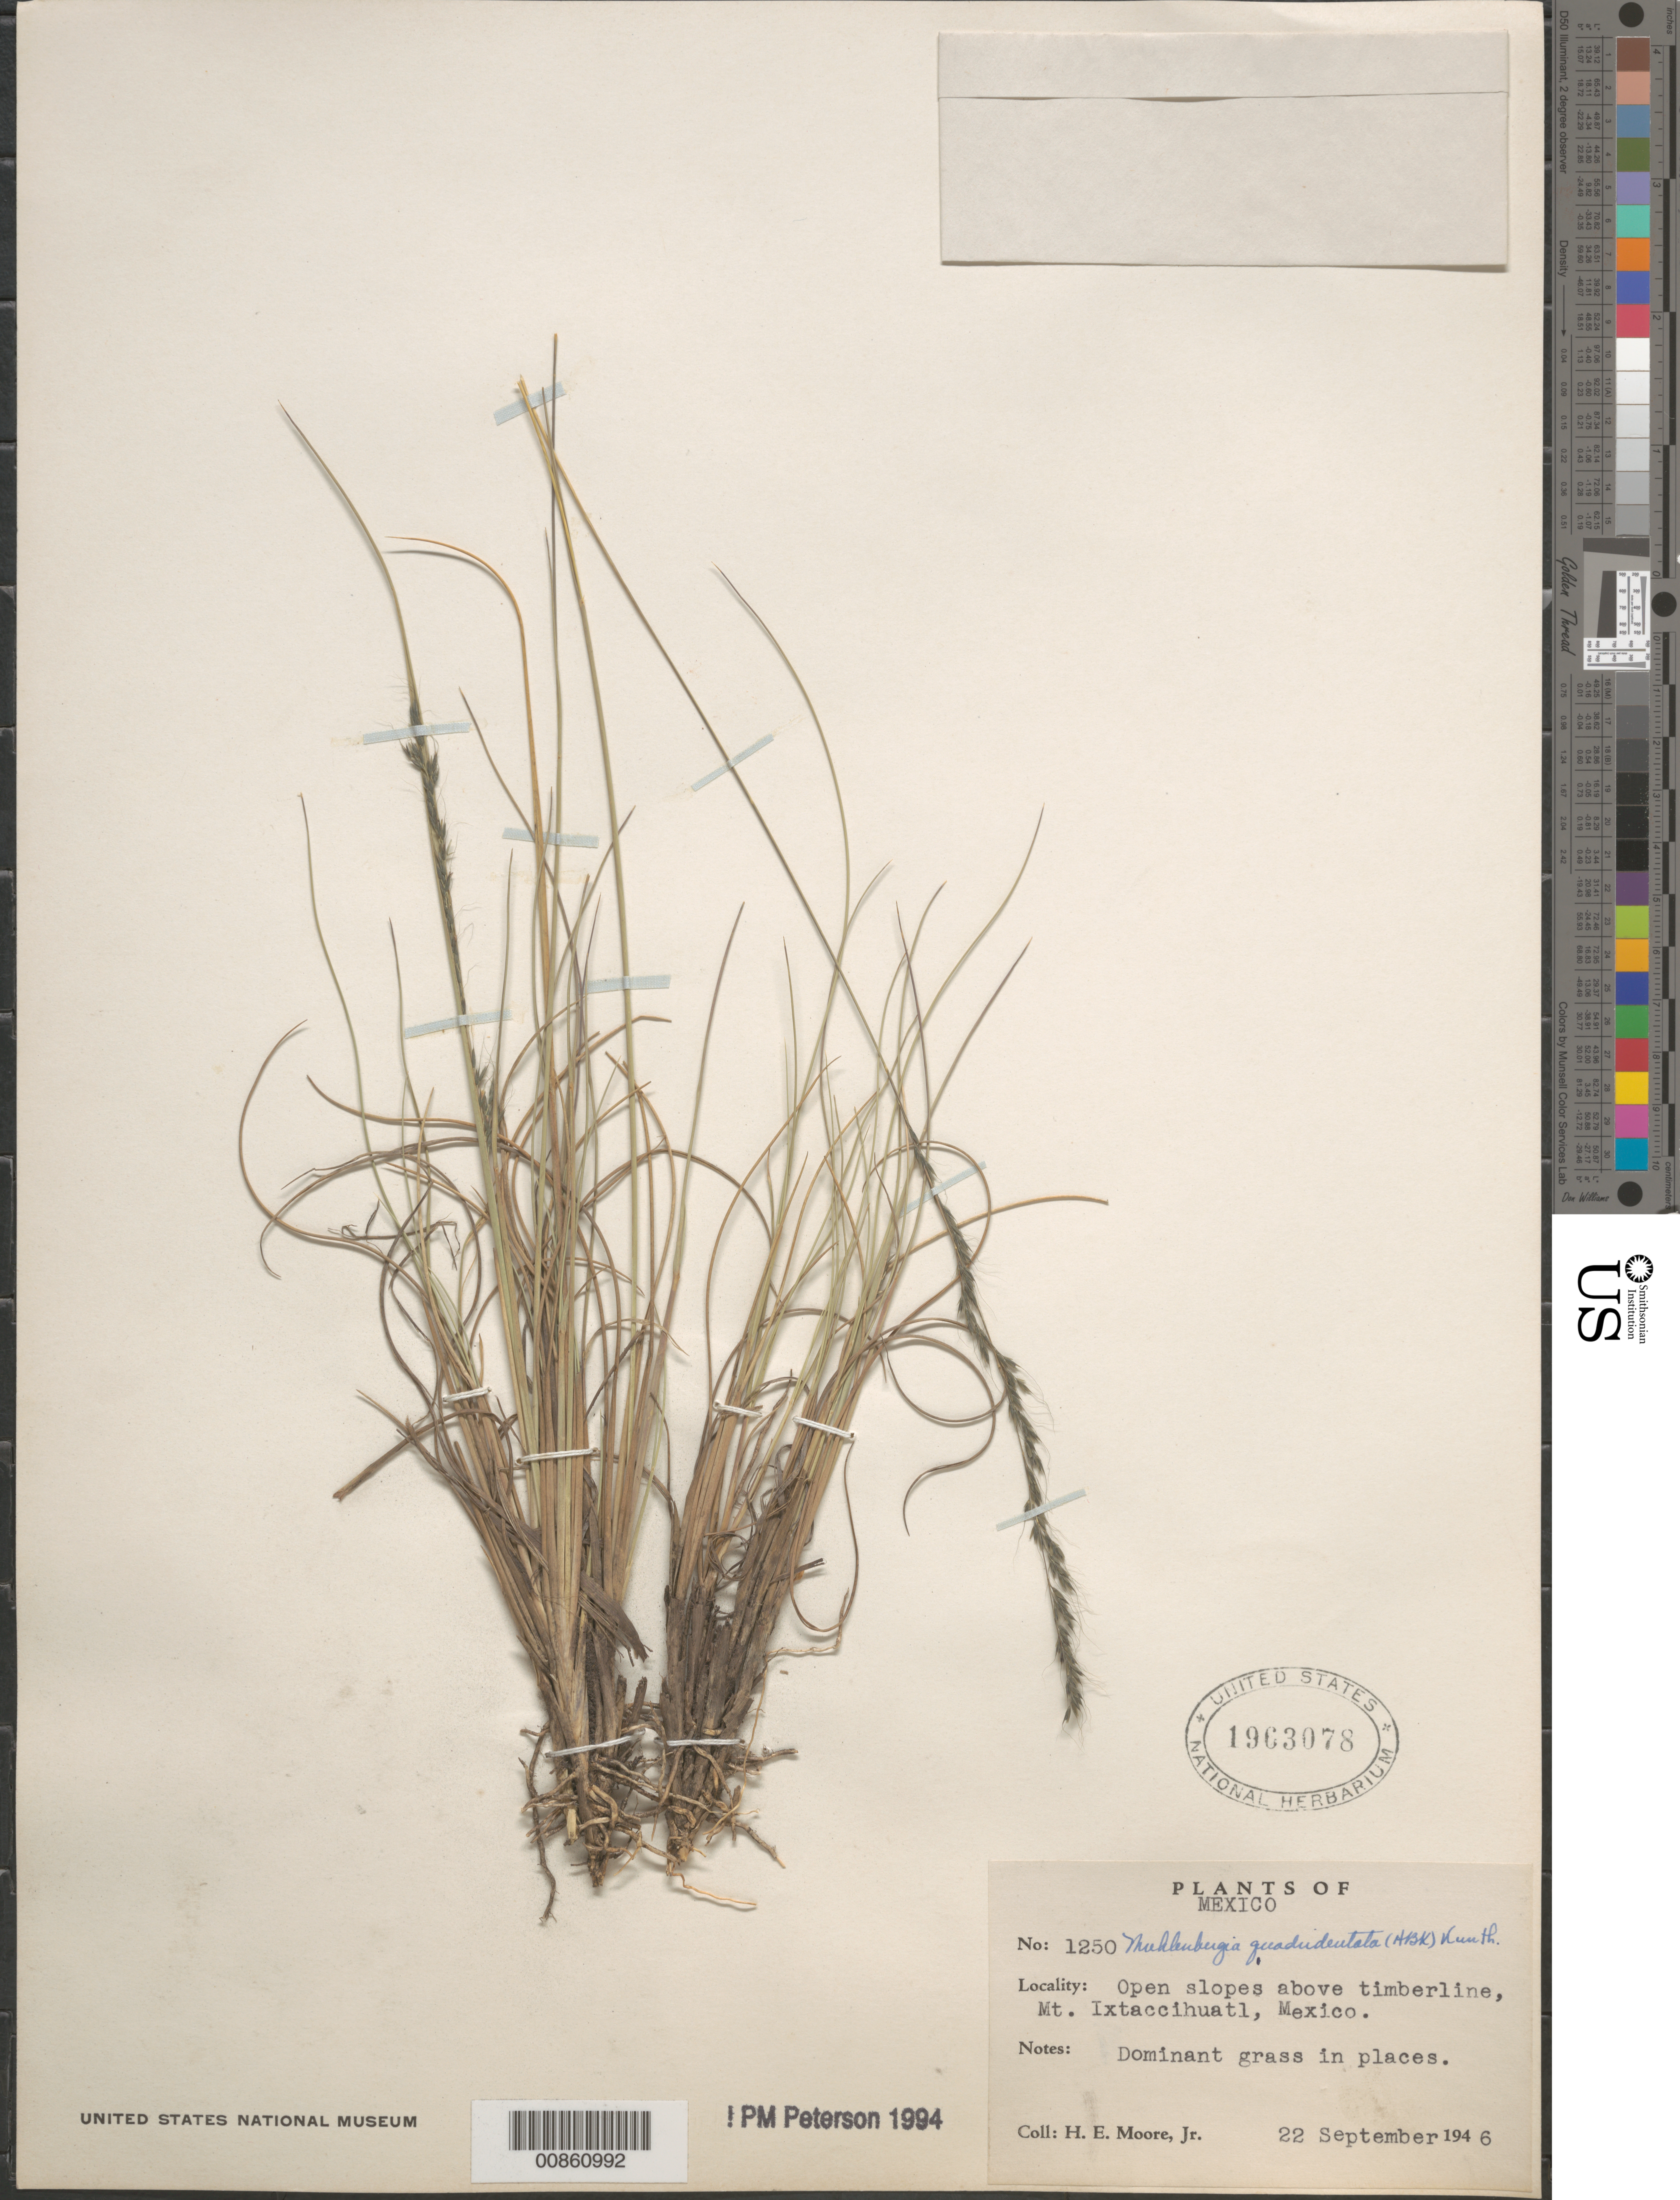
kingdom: Plantae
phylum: Tracheophyta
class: Liliopsida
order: Poales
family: Poaceae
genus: Muhlenbergia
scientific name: Muhlenbergia purpusii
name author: Mez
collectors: H. E. Moore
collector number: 1250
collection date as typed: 22 Sep 1946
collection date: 1946-09-22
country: Mexico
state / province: México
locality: Iztaccihuatl, above timberline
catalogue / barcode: US 1963078